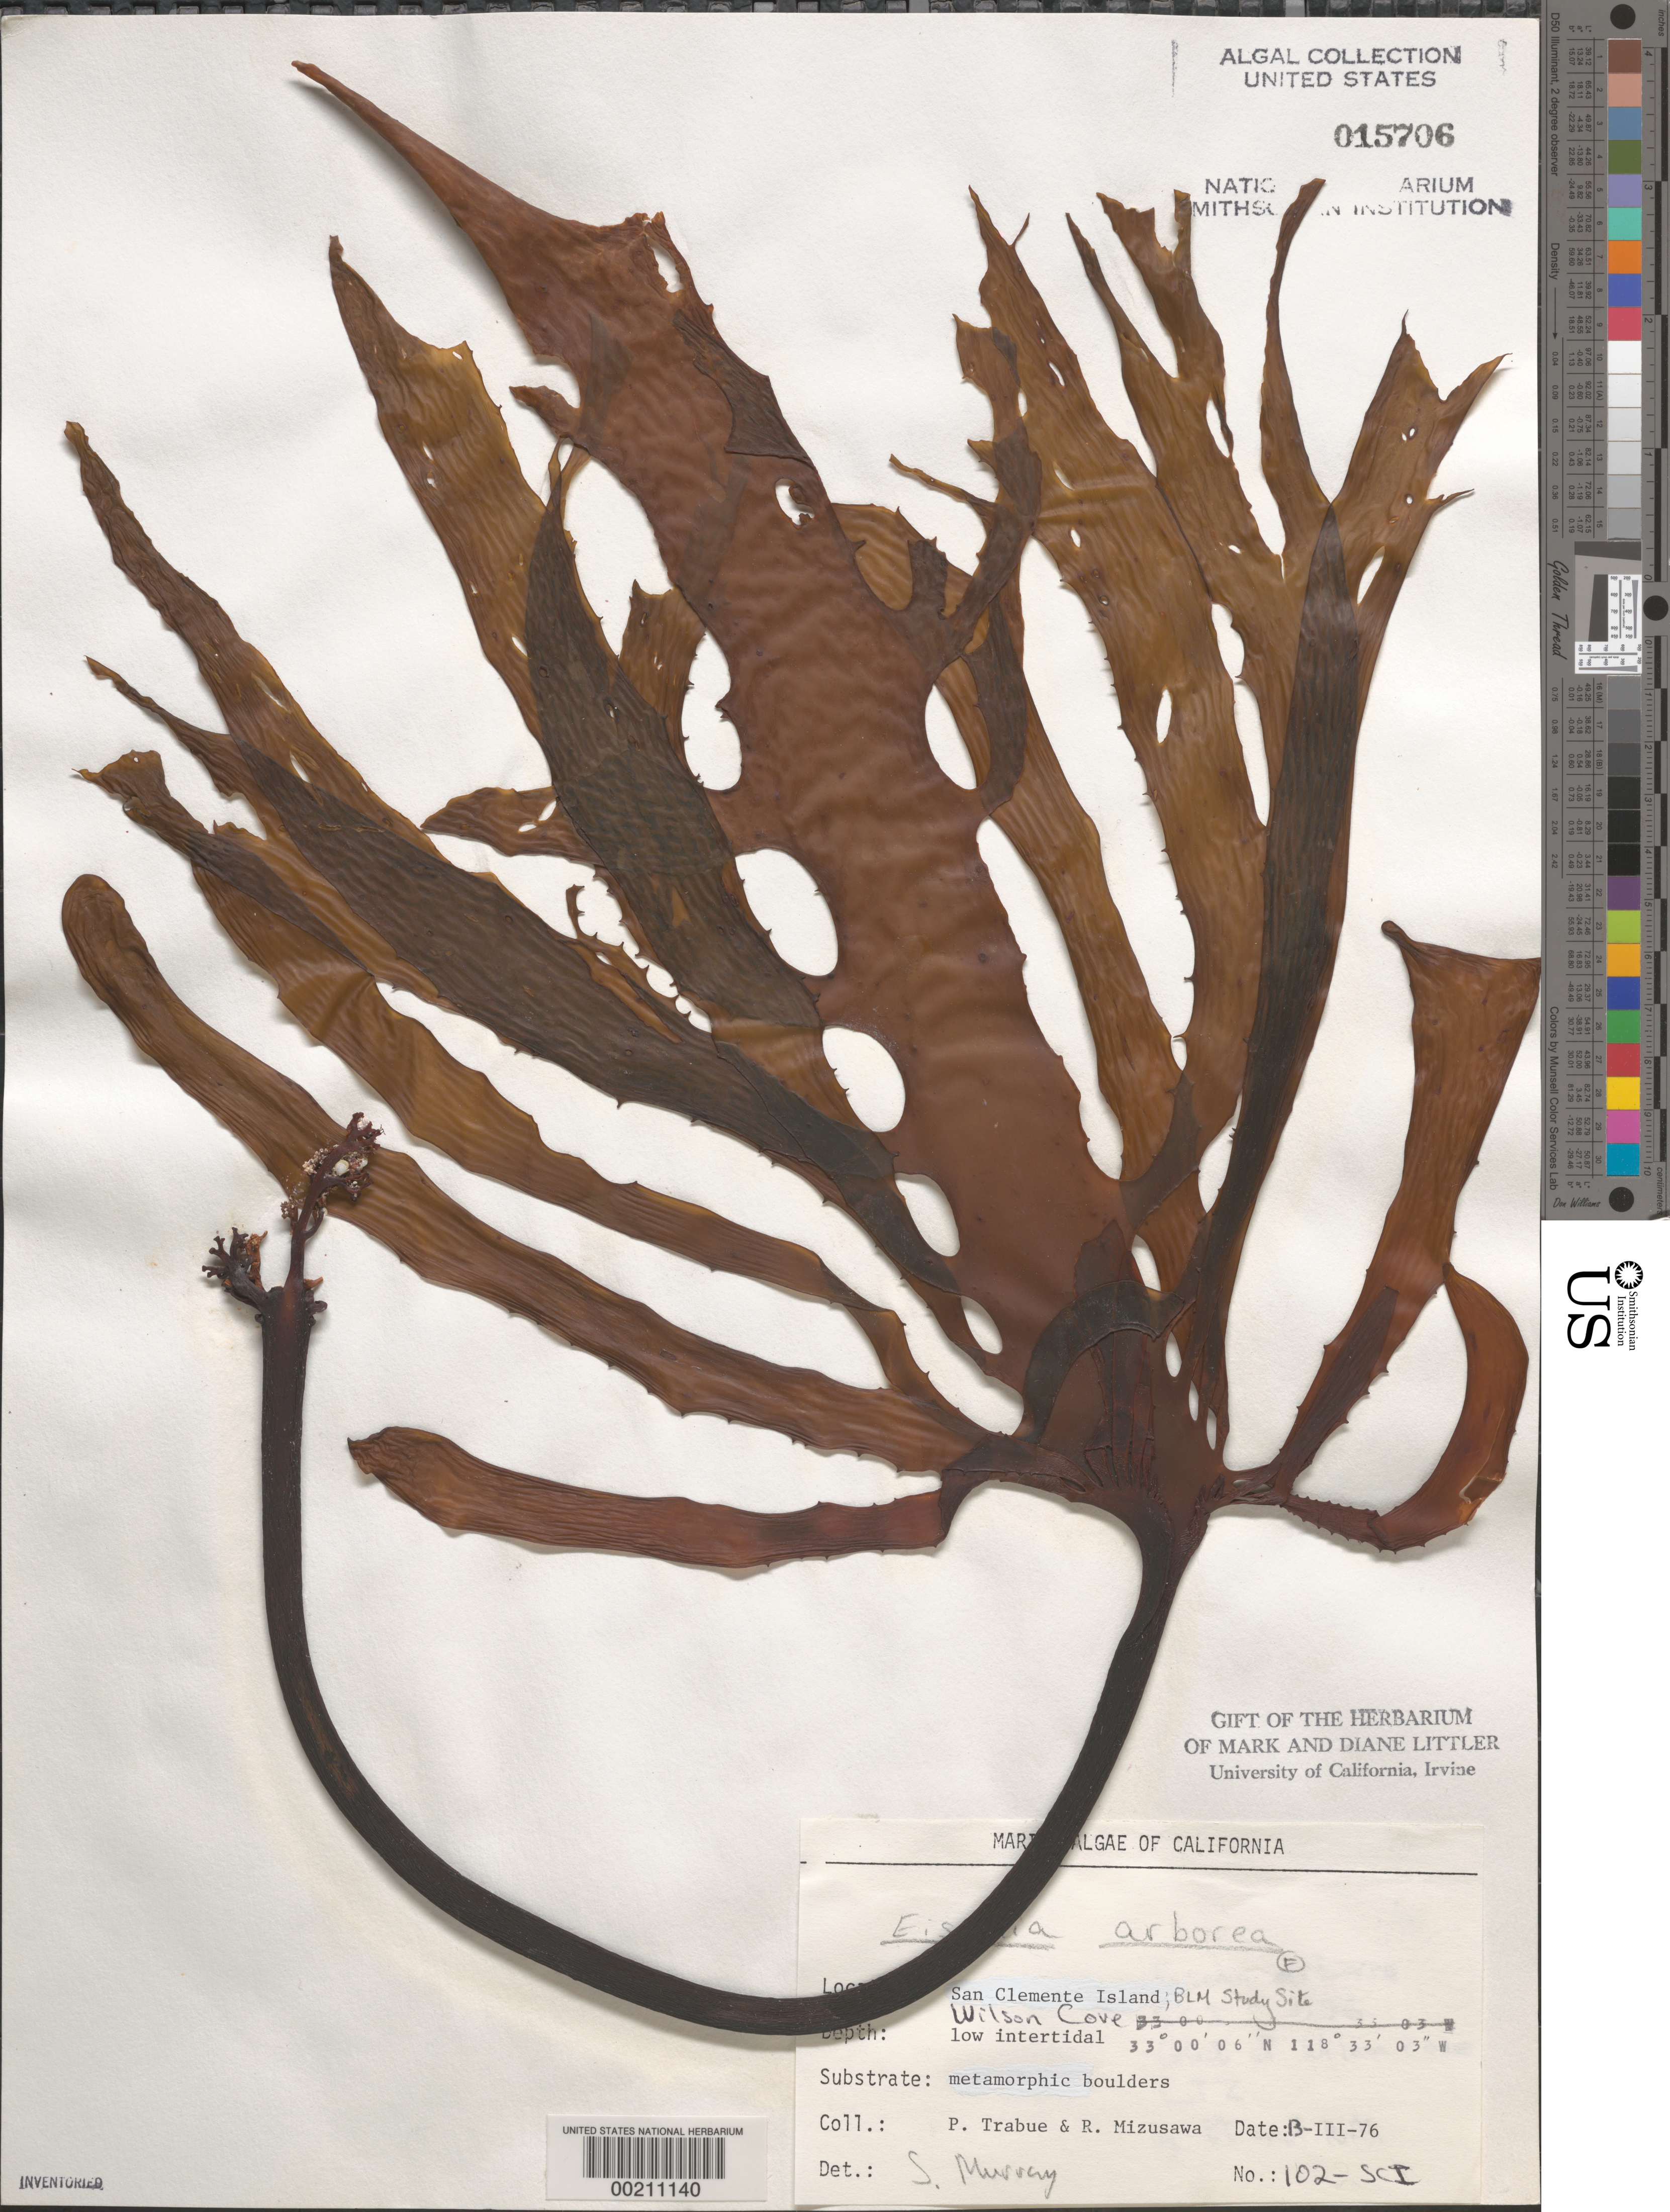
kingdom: Chromista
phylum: Ochrophyta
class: Phaeophyceae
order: Laminariales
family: Lessoniaceae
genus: Eisenia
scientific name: Eisenia arborea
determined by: Murray, S. N.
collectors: P. J. Trabue & R. Mizusawa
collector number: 102-sci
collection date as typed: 13 Mar 1976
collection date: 1976-03-13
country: United States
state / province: California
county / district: Los Angeles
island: San Clemente Island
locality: Wilson Cove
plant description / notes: BLM-SOCALBIGHT Rocky Intertidal Survey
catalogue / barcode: US 15706